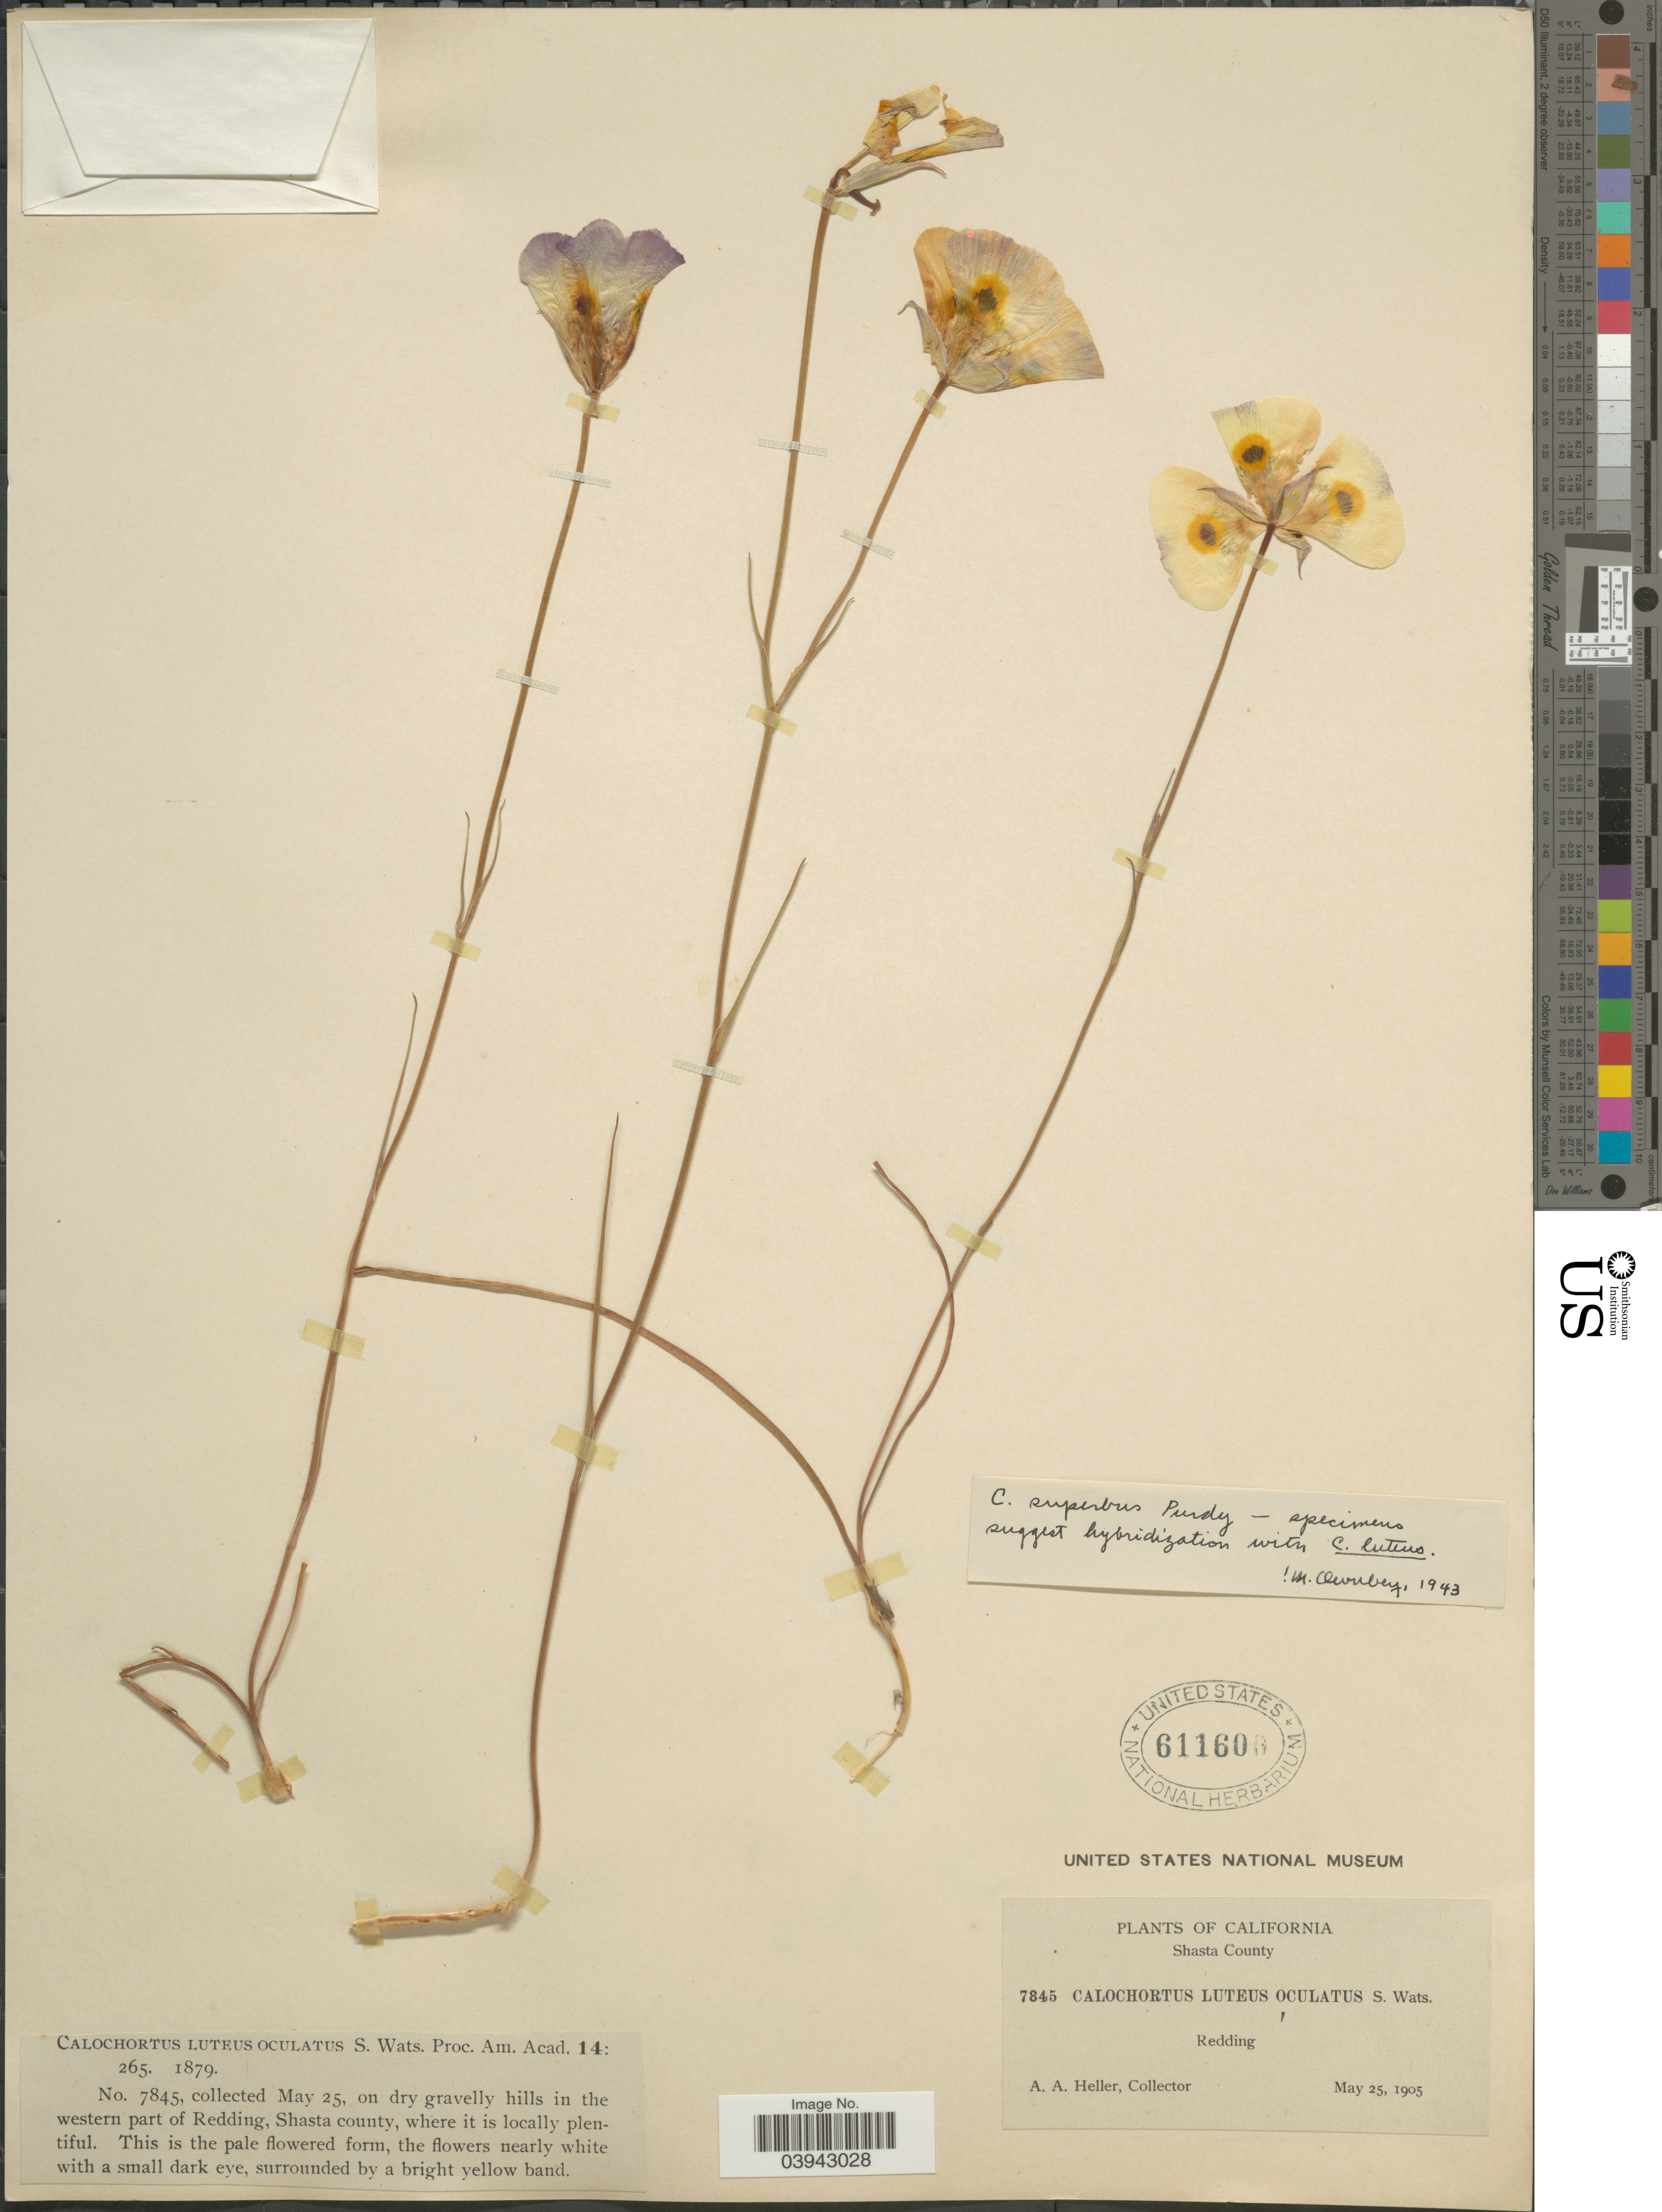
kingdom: Plantae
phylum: Tracheophyta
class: Liliopsida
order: Liliales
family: Liliaceae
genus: Calochortus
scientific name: Calochortus superbus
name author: Purdy ex J.T. Howell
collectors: A. A. Heller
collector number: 7845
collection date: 1905-05-25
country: United States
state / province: California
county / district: Shasta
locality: Shasta County. Redding. On dry gravelly hills in the western part of Redding, Shasta County.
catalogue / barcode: US 611600